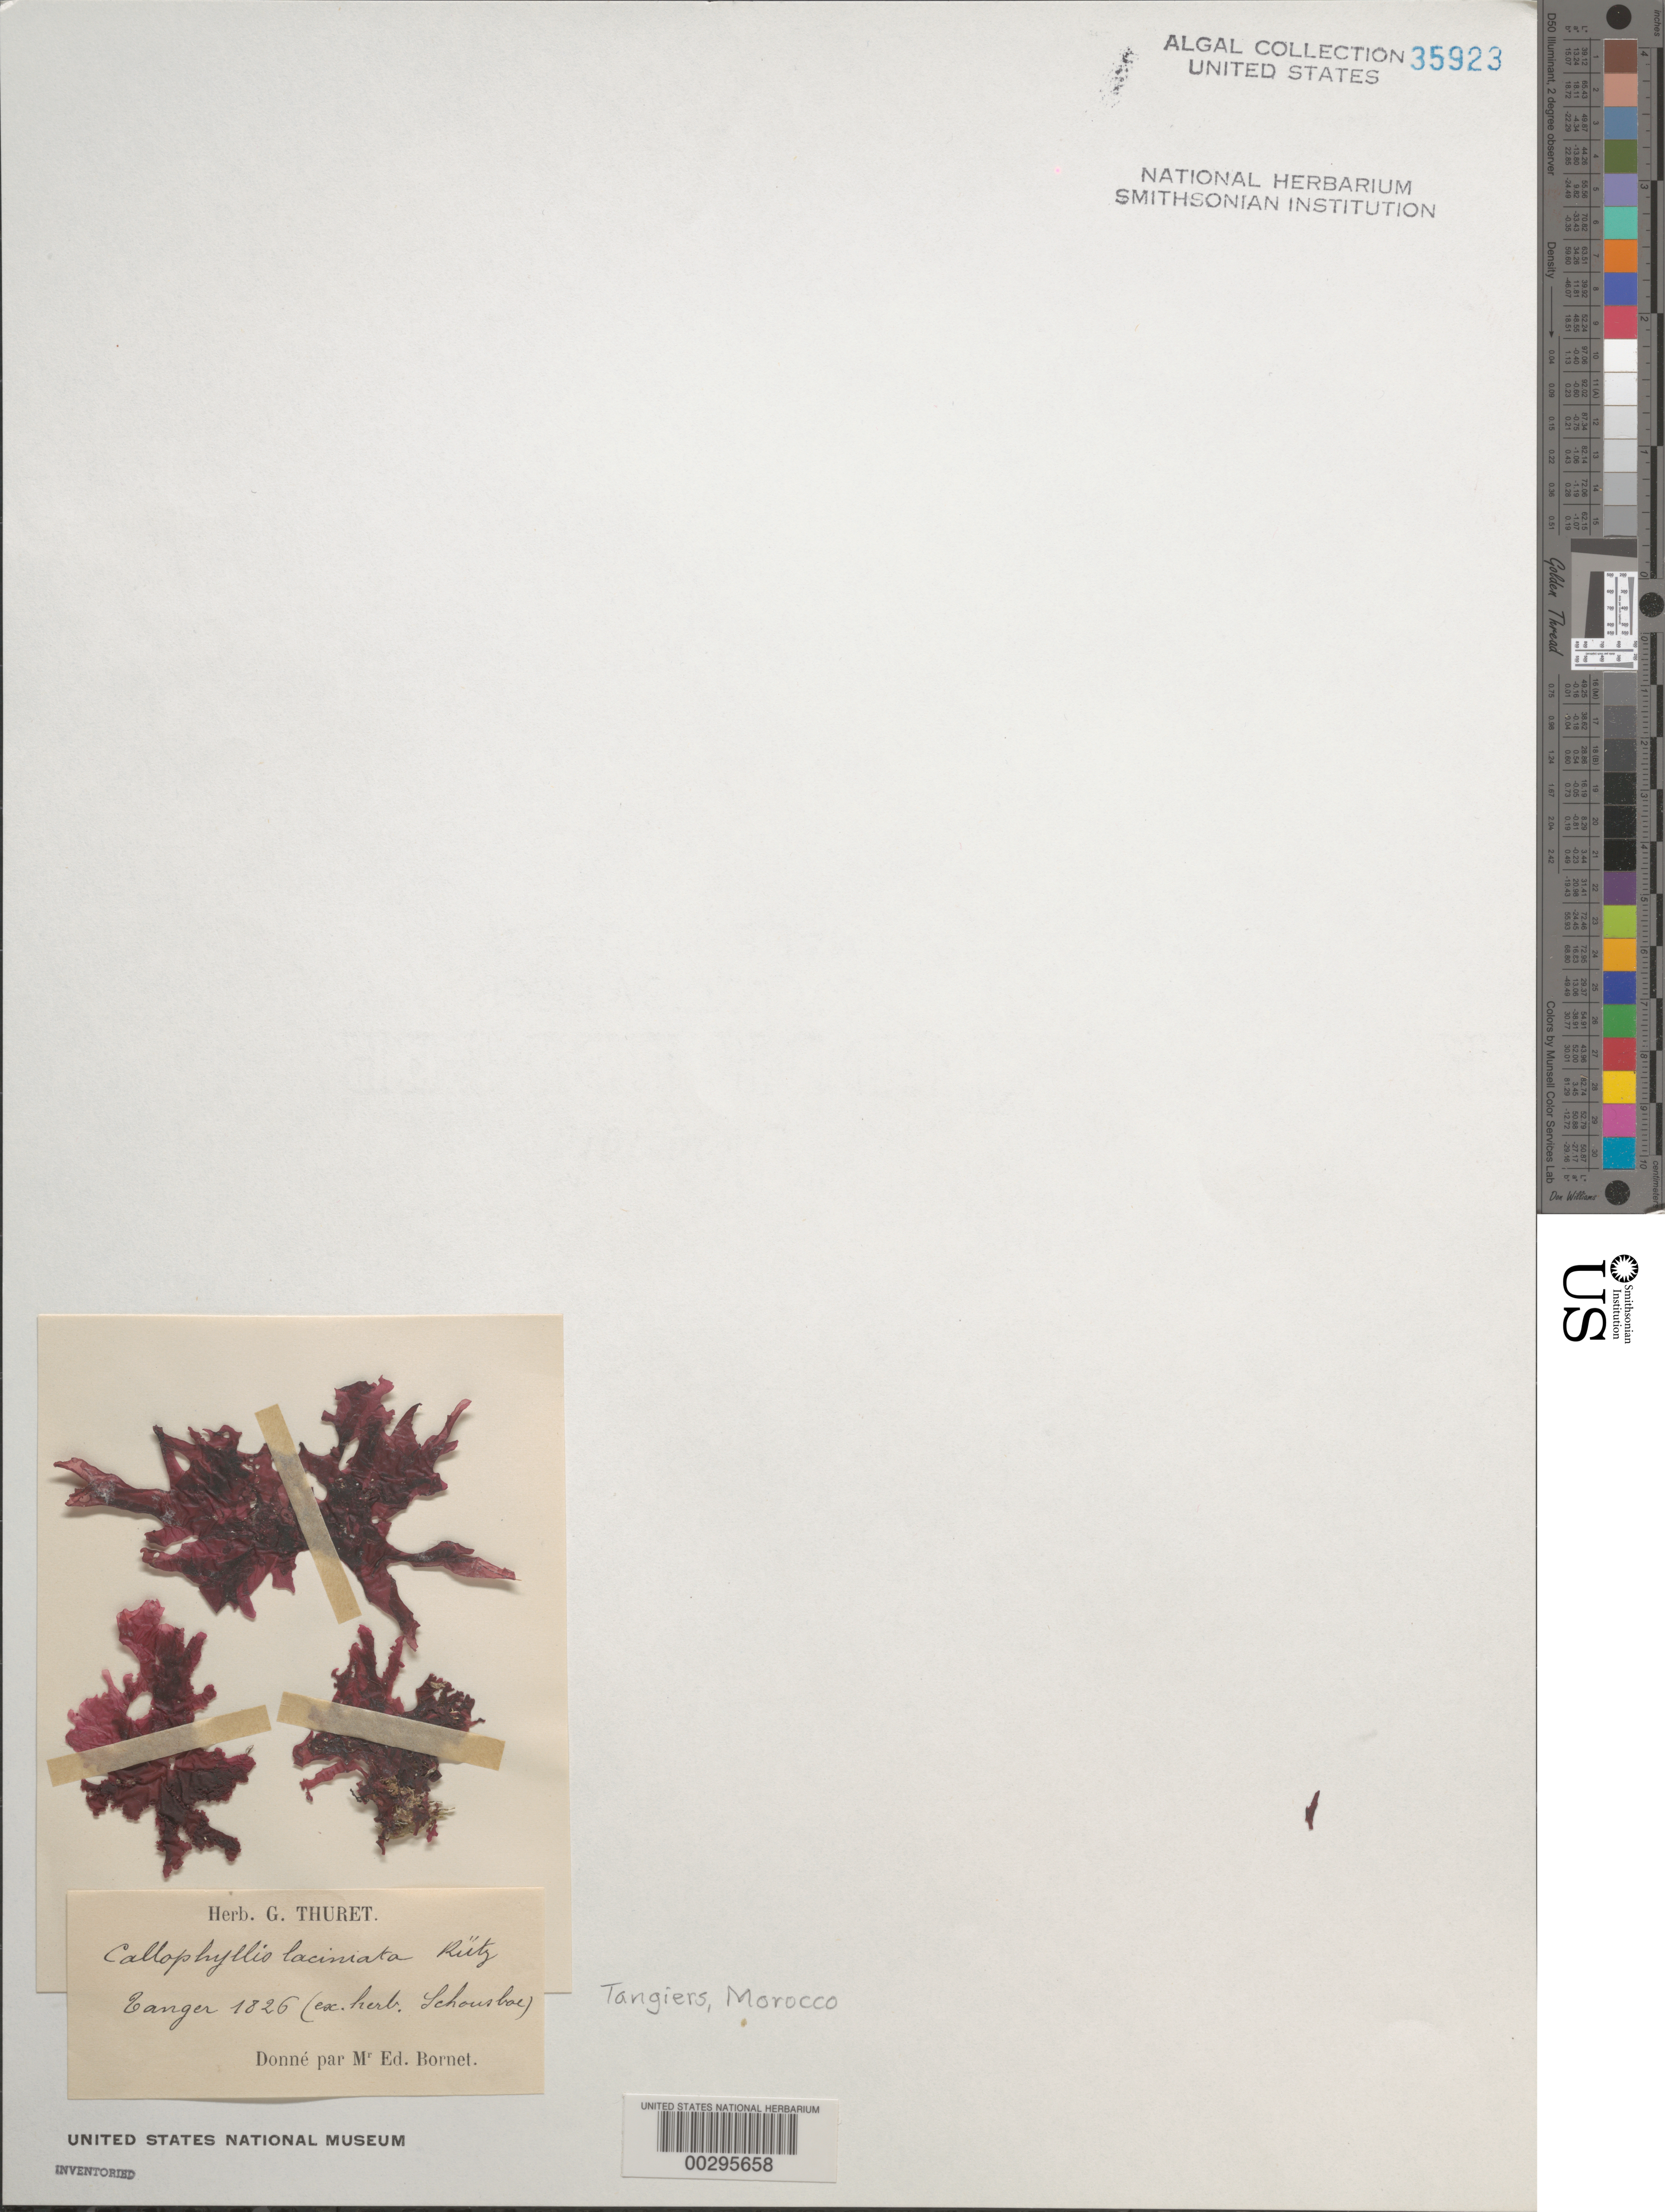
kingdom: Plantae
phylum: Rhodophyta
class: Florideophyceae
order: Gigartinales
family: Kallymeniaceae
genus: Metacallophyllis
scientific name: Metacallophyllis laciniata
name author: (Hudson) Vergés & L. Le Gall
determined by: Algae name updating Project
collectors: P. Schousboe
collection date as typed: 1826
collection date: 1826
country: Morocco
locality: Tangiers (Tanger)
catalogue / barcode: US 35923